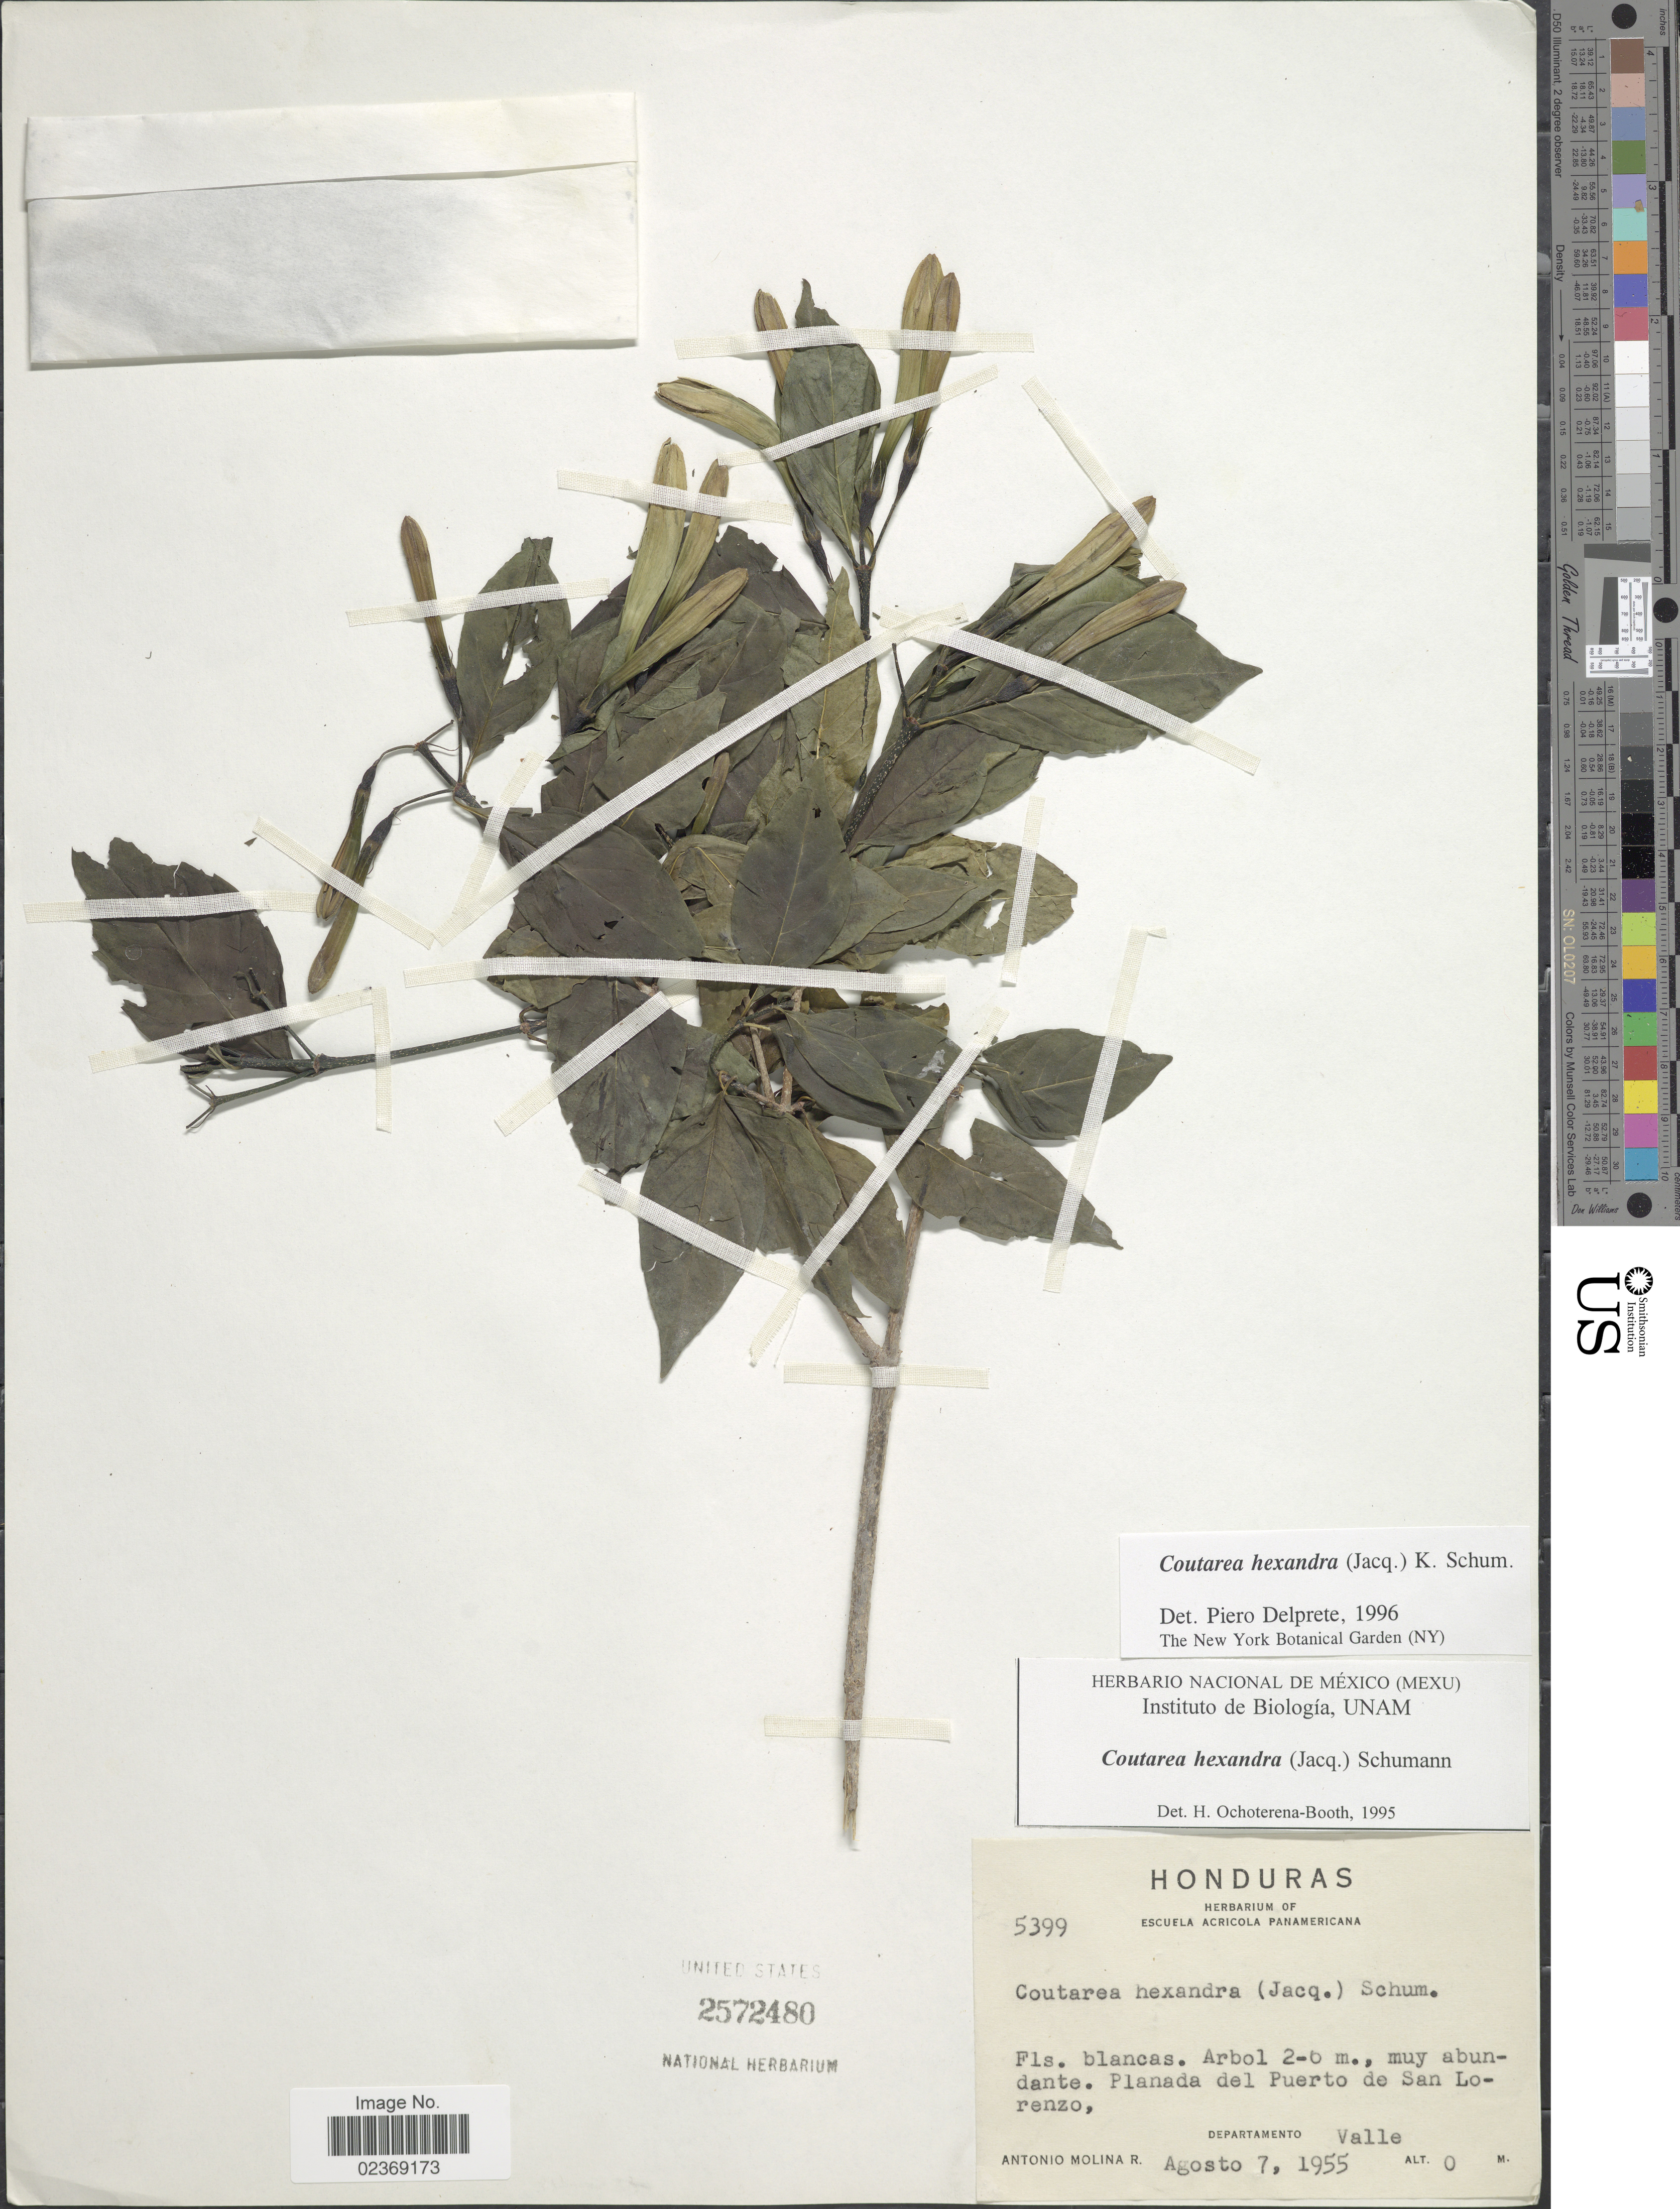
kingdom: Plantae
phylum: Tracheophyta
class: Magnoliopsida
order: Gentianales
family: Rubiaceae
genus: Coutarea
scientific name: Coutarea hexandra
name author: (Jacq.) K. Schum.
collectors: A. Molina R.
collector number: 5399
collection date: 1955-08-07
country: Honduras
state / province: Valle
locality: Planada del Puerto de San Lorenzo, Departamento Valle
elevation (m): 0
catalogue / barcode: US 2572480